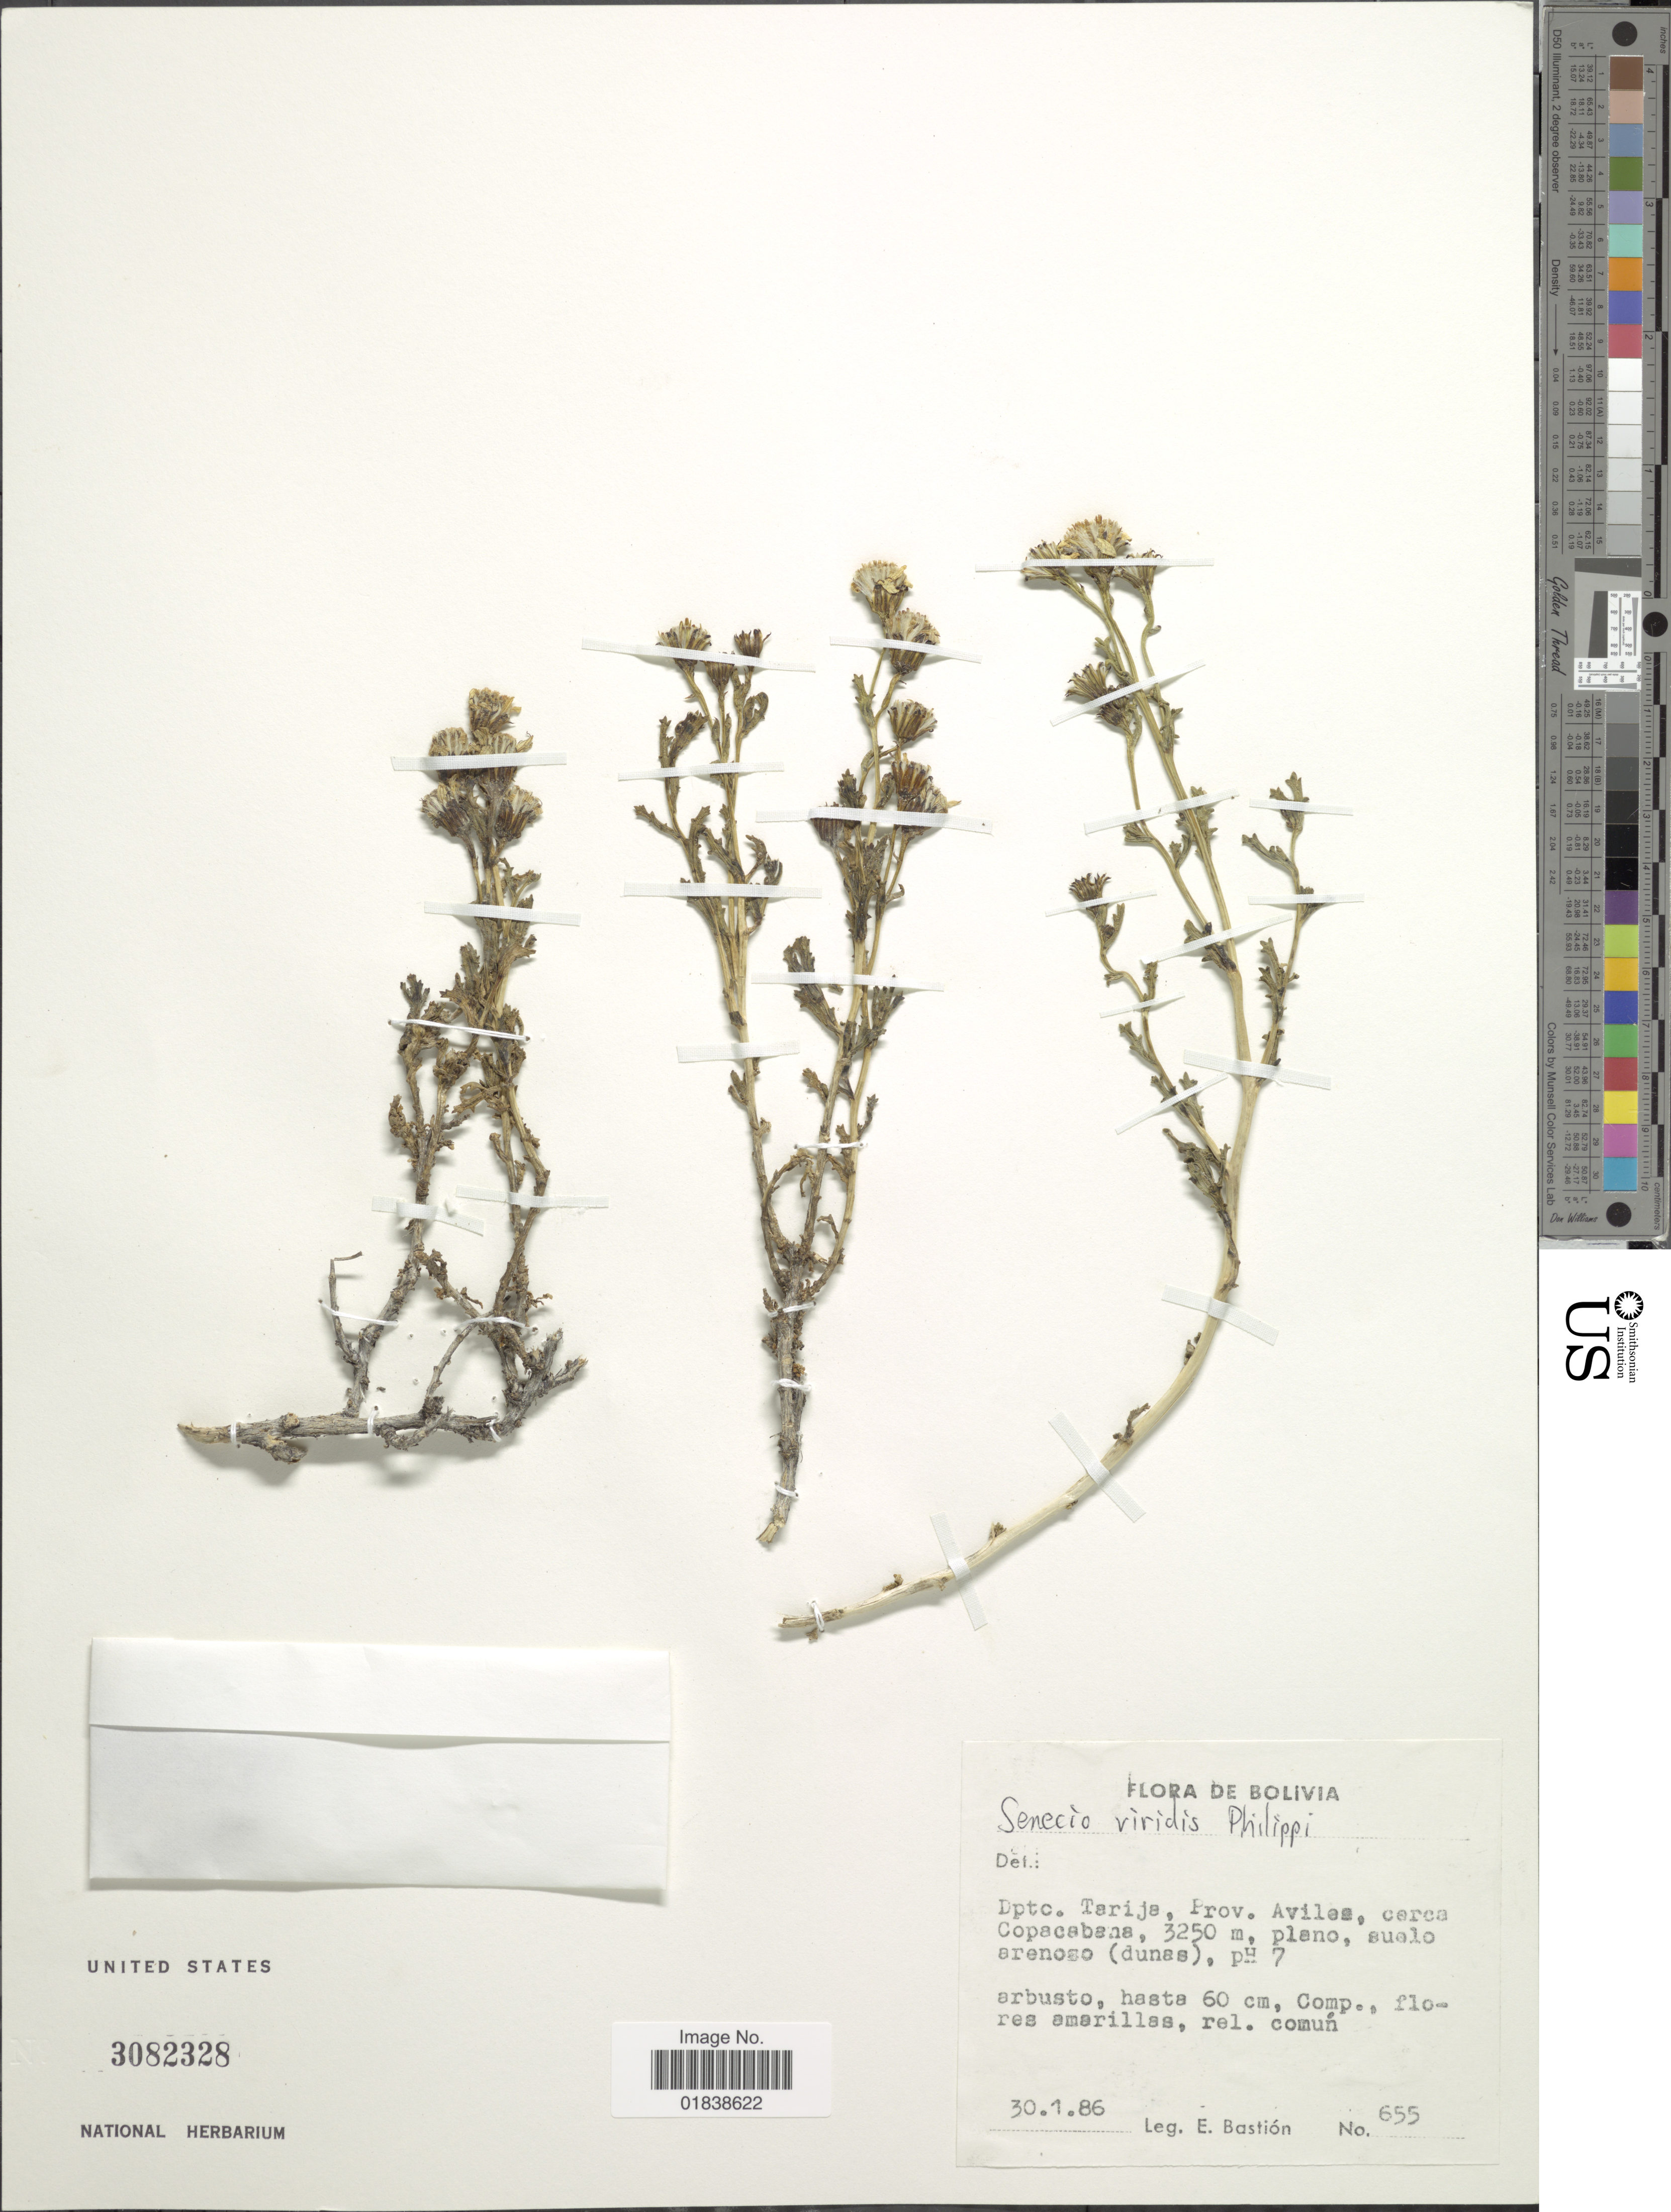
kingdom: Plantae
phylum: Tracheophyta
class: Magnoliopsida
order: Asterales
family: Asteraceae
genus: Senecio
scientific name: Senecio viridis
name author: Phil.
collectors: E. Bastion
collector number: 655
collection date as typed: Transcribed d/m/y: 30/1/86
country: Bolivia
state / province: Tarija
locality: Prov. Aviles, cerca Copacabana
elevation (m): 3250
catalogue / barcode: US 3082328